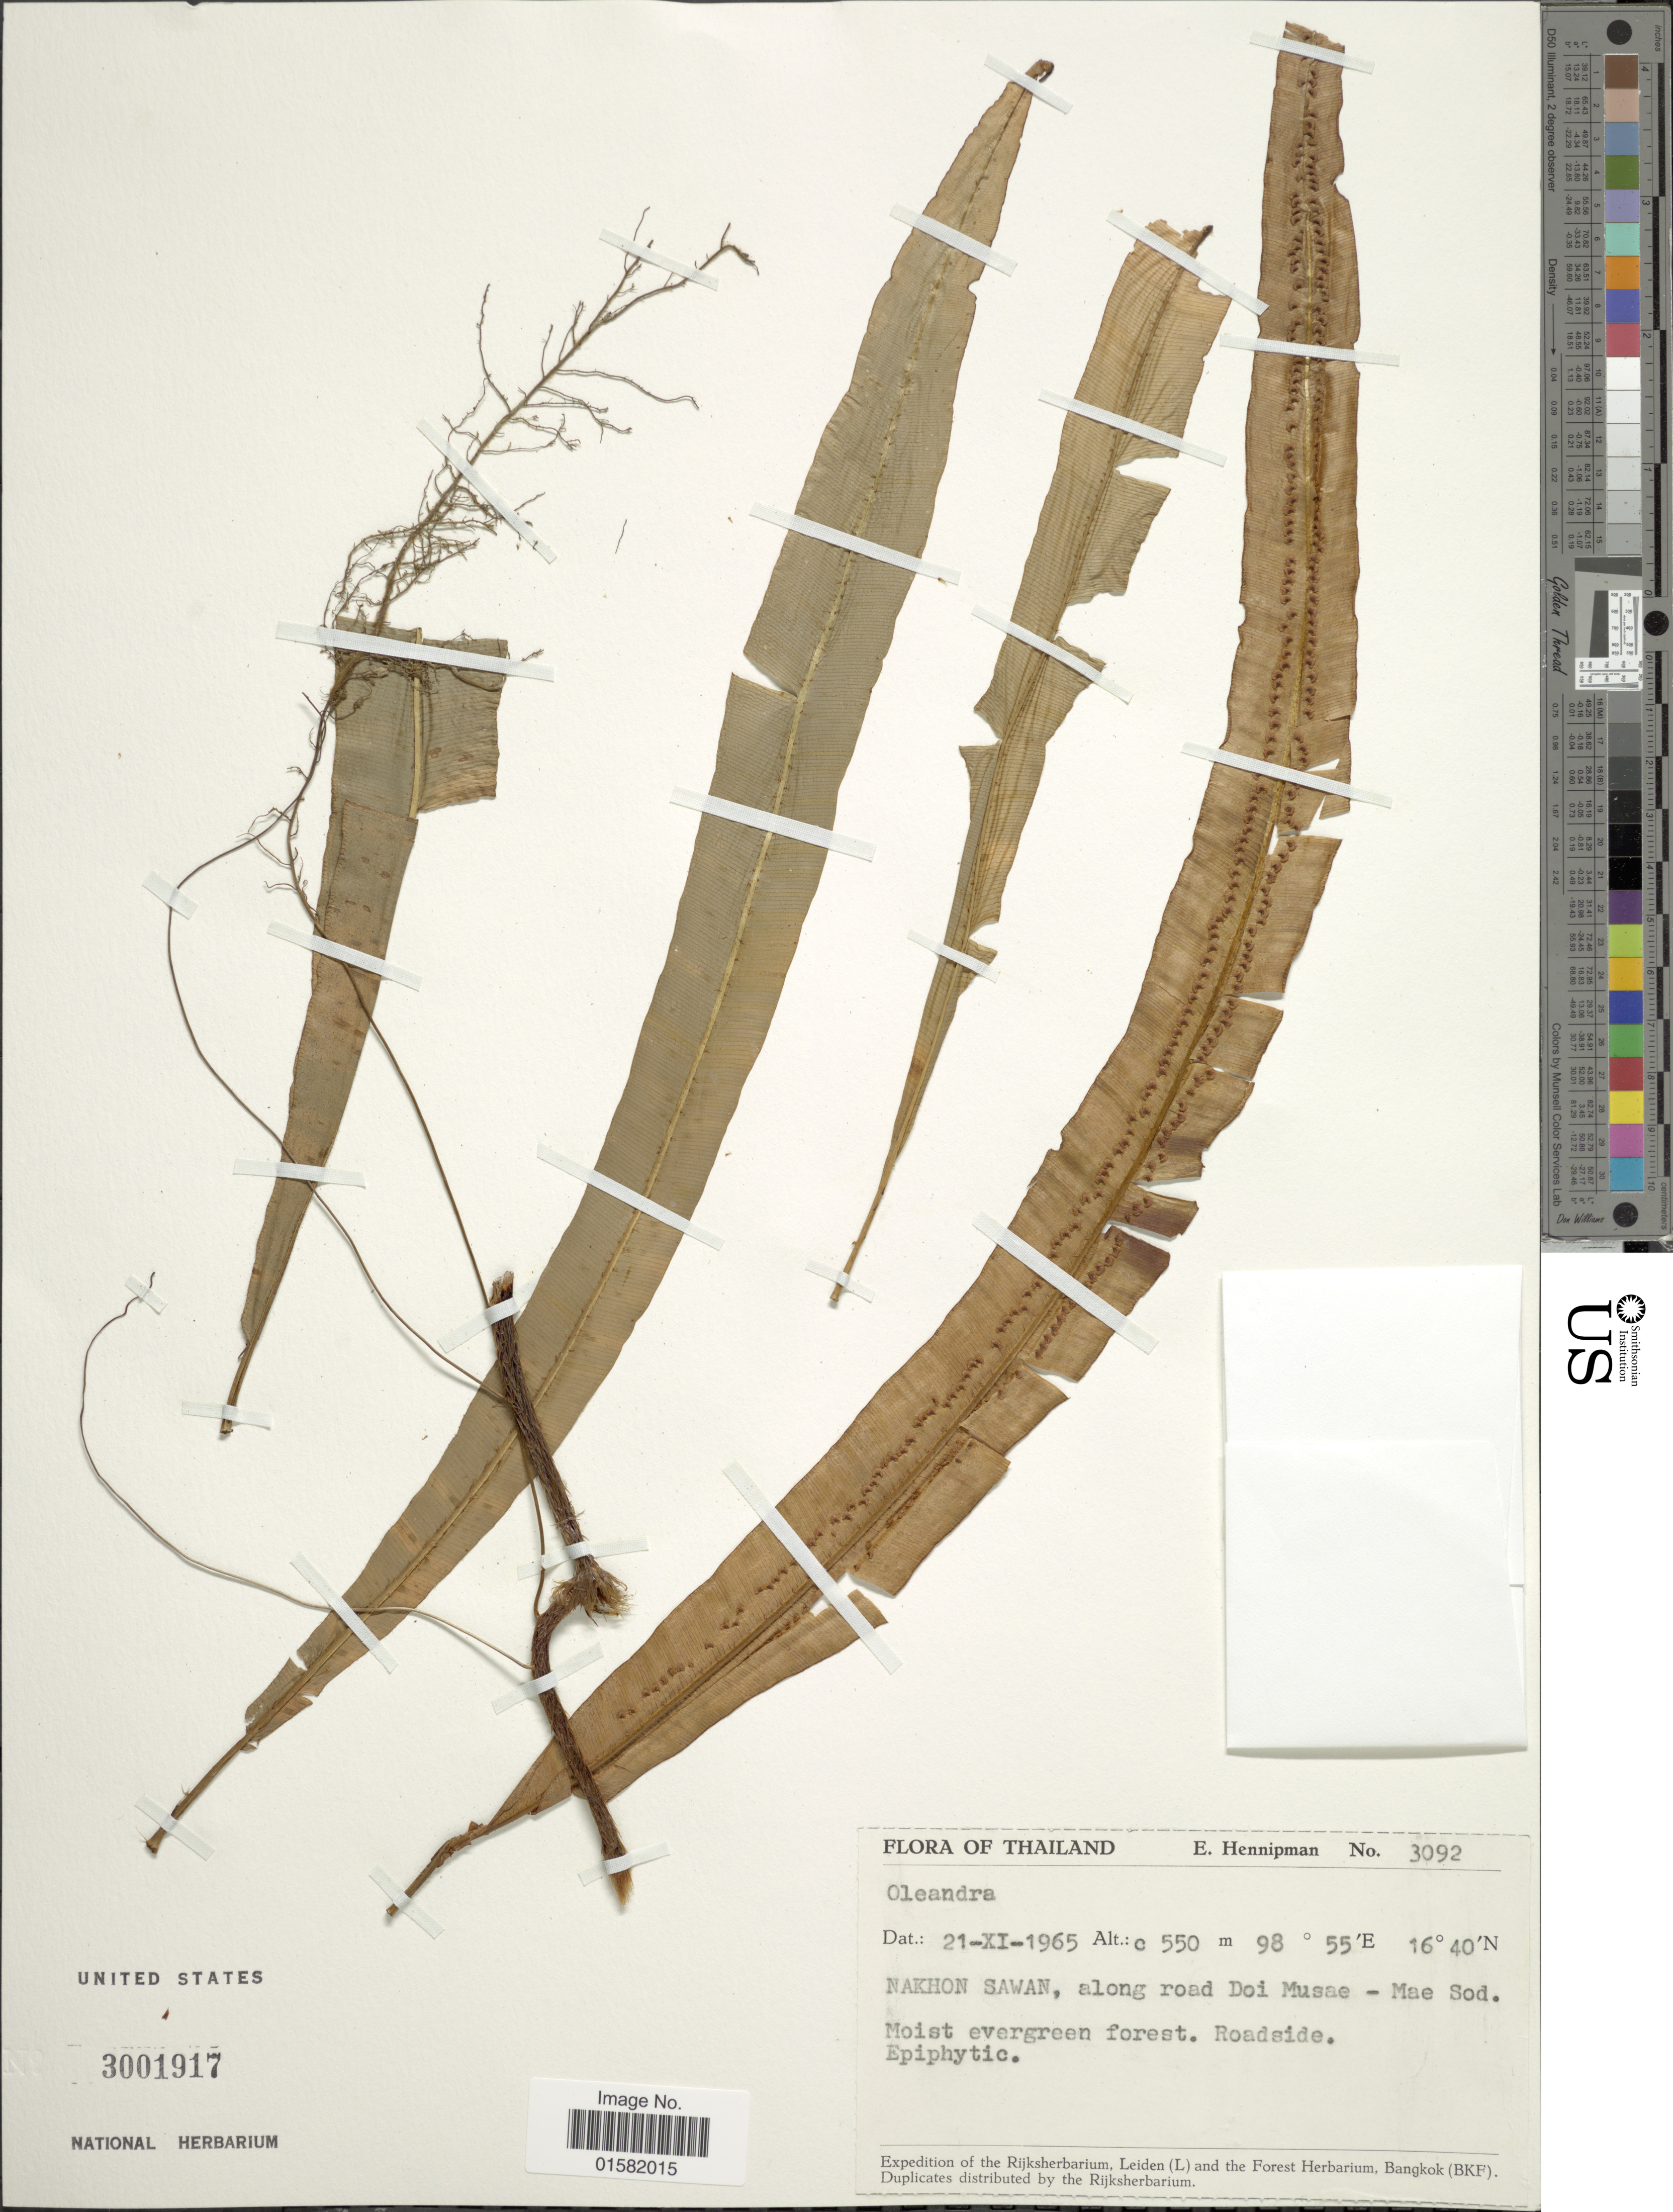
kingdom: Plantae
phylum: Tracheophyta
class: Polypodiopsida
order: Polypodiales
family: Oleandraceae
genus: Oleandra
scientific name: Oleandra sp.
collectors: E. Hennipman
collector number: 3092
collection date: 1965-11-21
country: Thailand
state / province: Nakhon Sawan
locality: Thailand, Nakhon Sawan, along road Doi Musae-Mae Sod.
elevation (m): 550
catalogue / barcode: US 3001917